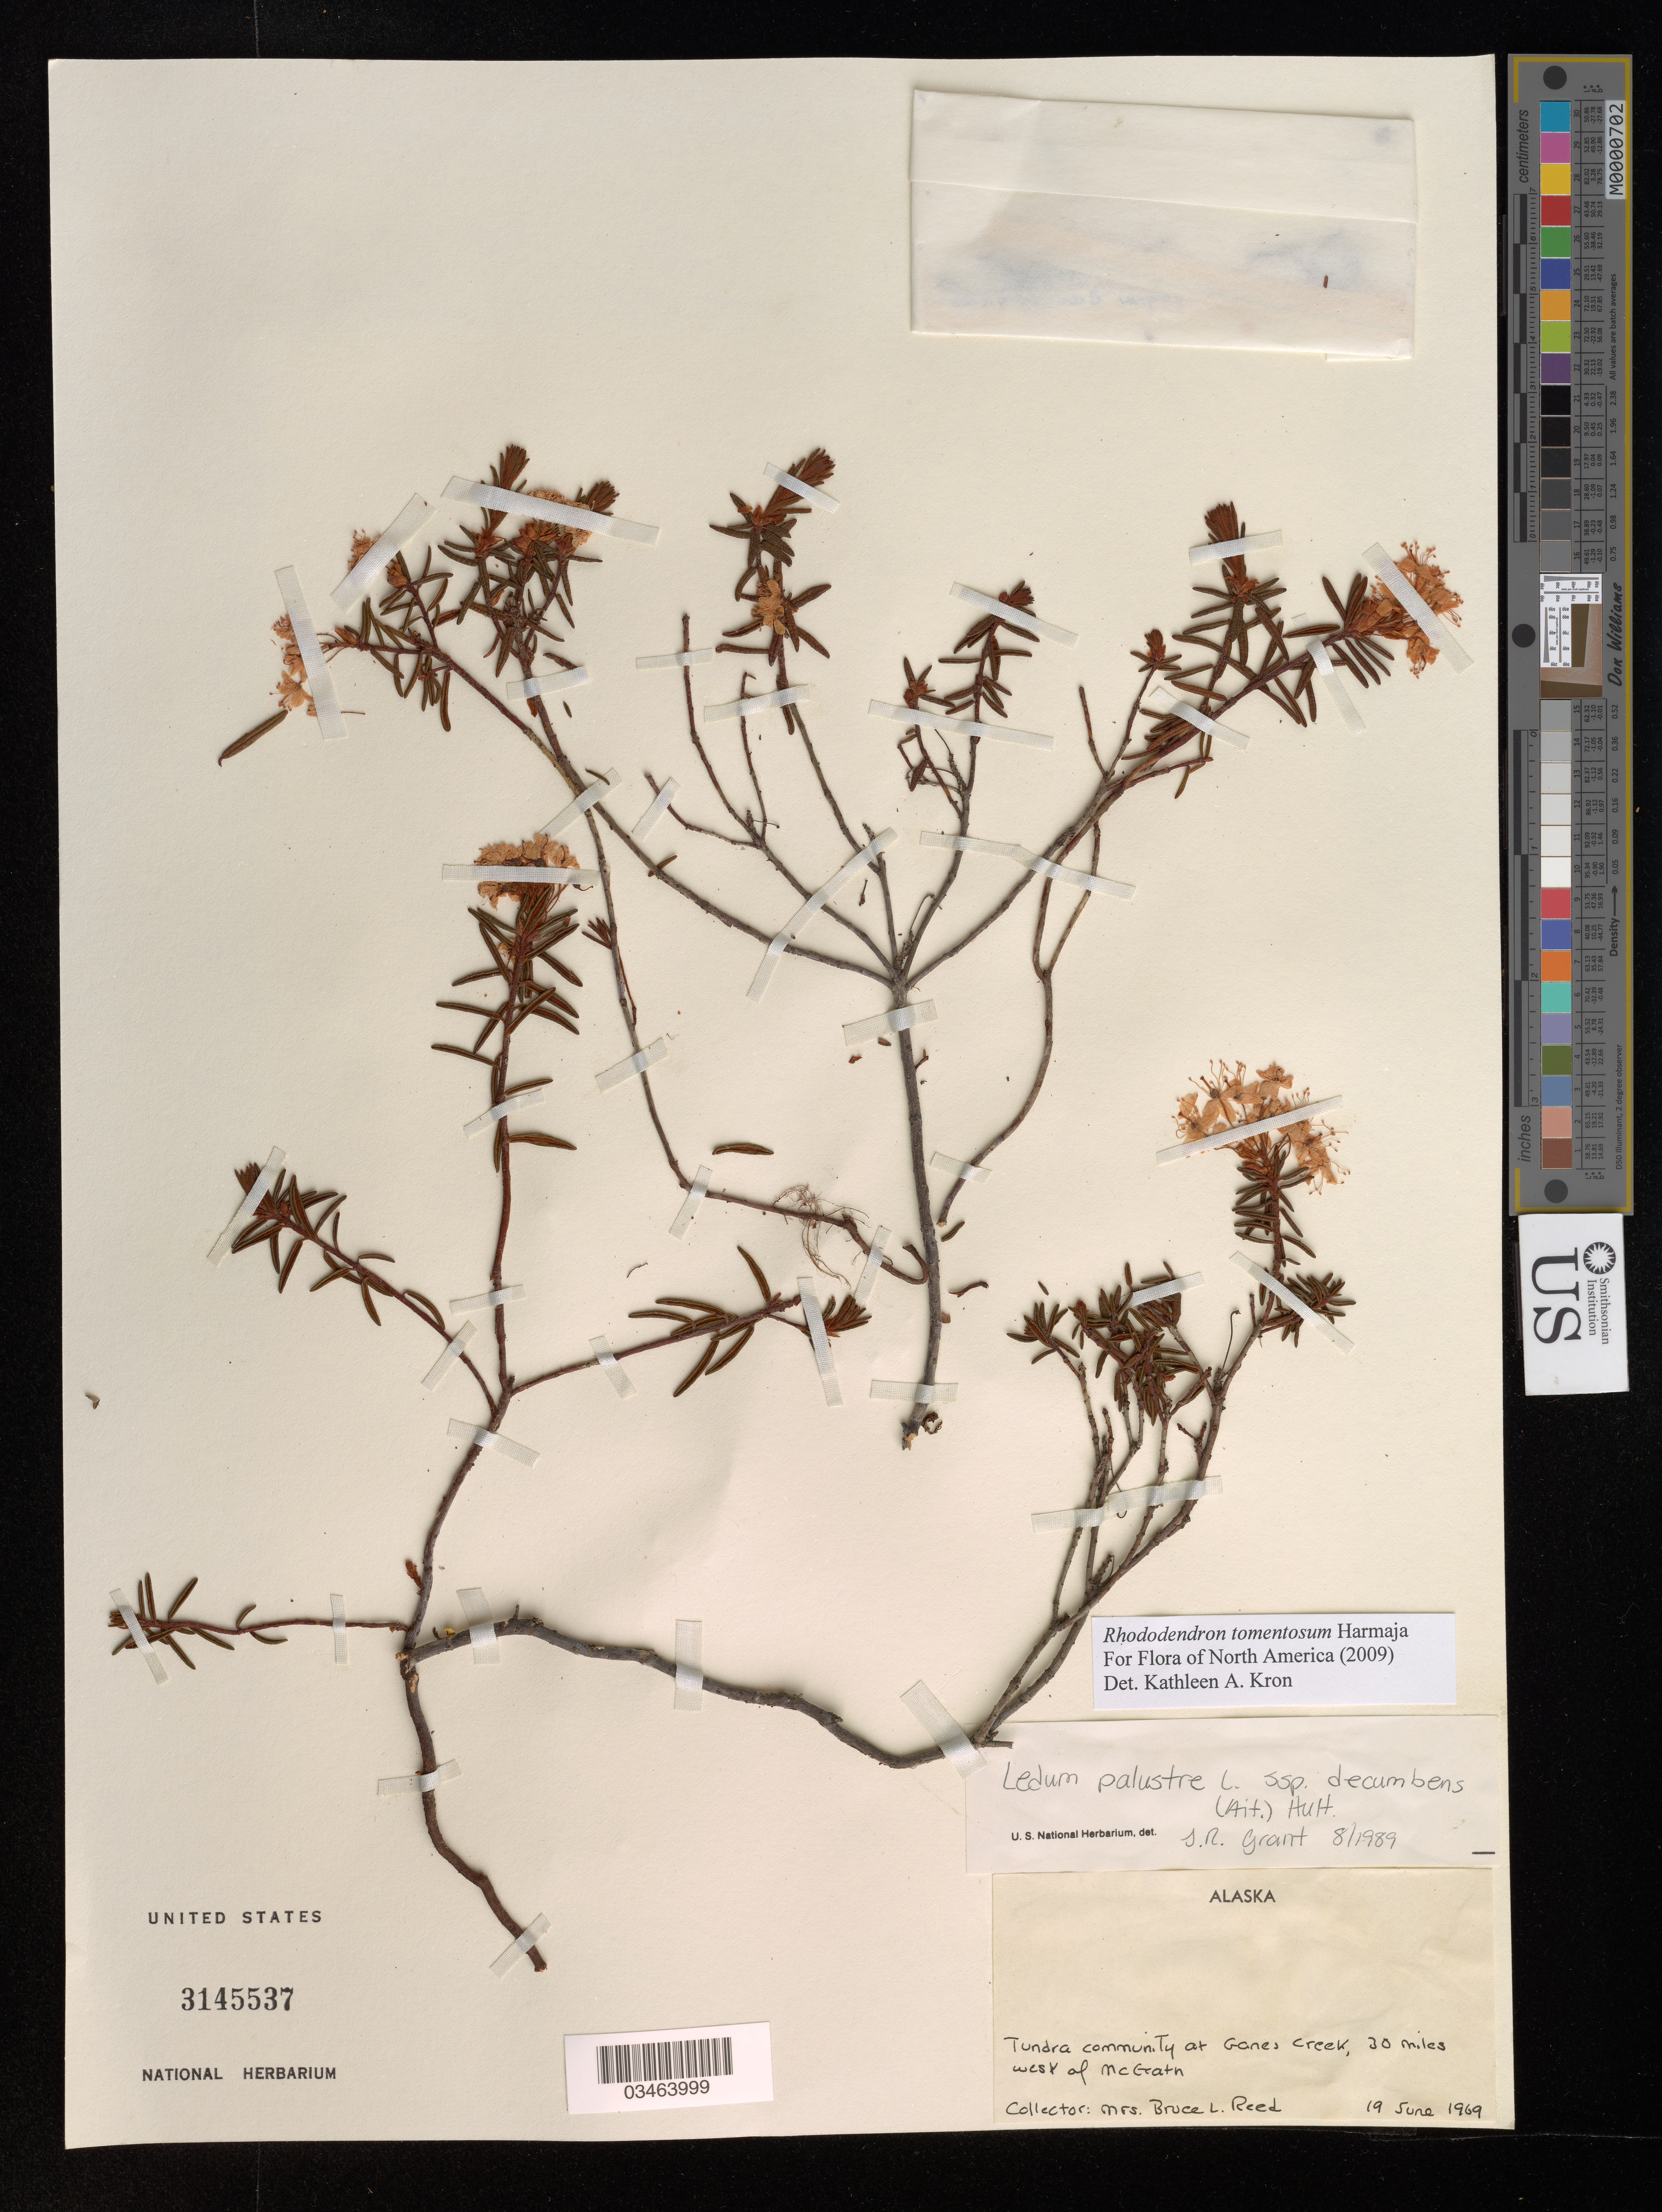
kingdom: Plantae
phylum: Tracheophyta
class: Magnoliopsida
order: Ericales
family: Ericaceae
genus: Rhododendron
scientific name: Rhododendron tomentosum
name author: Harmaja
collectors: B. Reed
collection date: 1969-06-19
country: United States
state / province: Alaska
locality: Tundra community at Ganes Creek, 30 miles west of McGrath.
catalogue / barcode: US 3145537